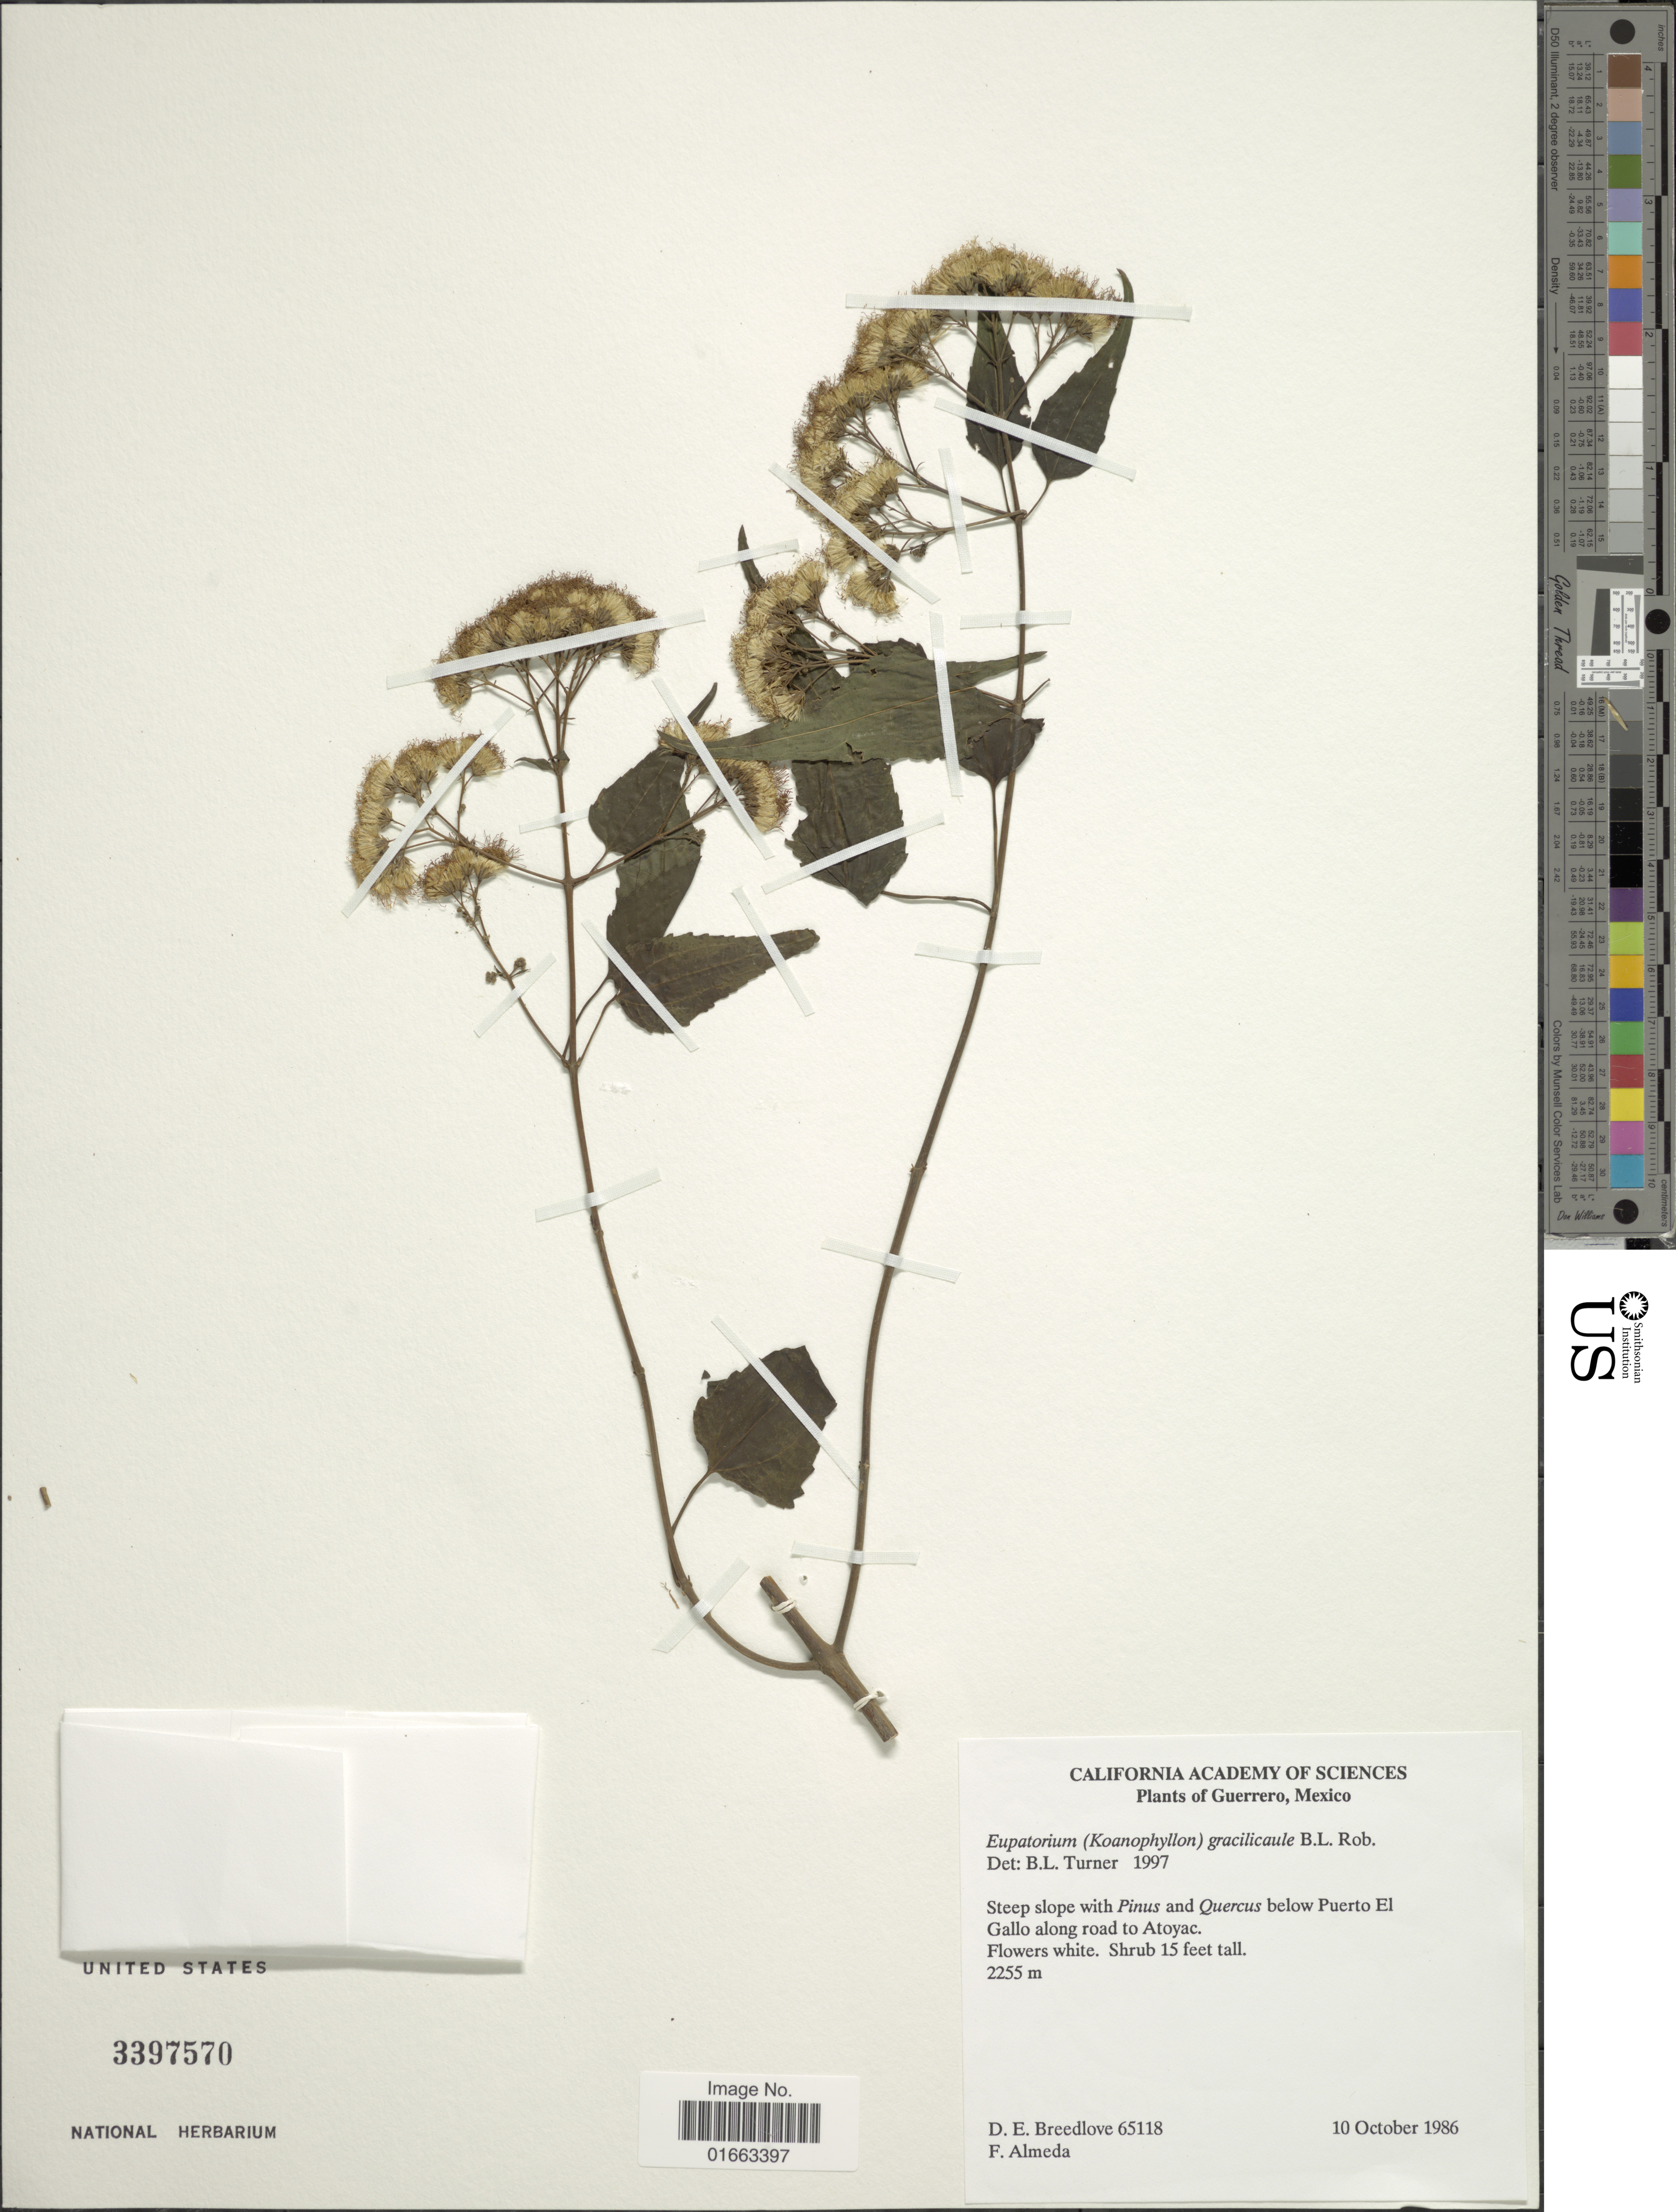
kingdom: Plantae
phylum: Tracheophyta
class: Magnoliopsida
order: Asterales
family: Asteraceae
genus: Koanophyllon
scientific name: Koanophyllon gracilicaule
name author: (Sch. Bip. ex B.L. Rob.) R.M. King & H. Rob.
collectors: D. E. Breedlove & F. Almeda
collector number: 65118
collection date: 1986-10-10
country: Mexico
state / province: Guerrero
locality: Steep slope with Pinus and Quercus below Puerto El Gallo along road to Atoyac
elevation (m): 2255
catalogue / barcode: US 3397570